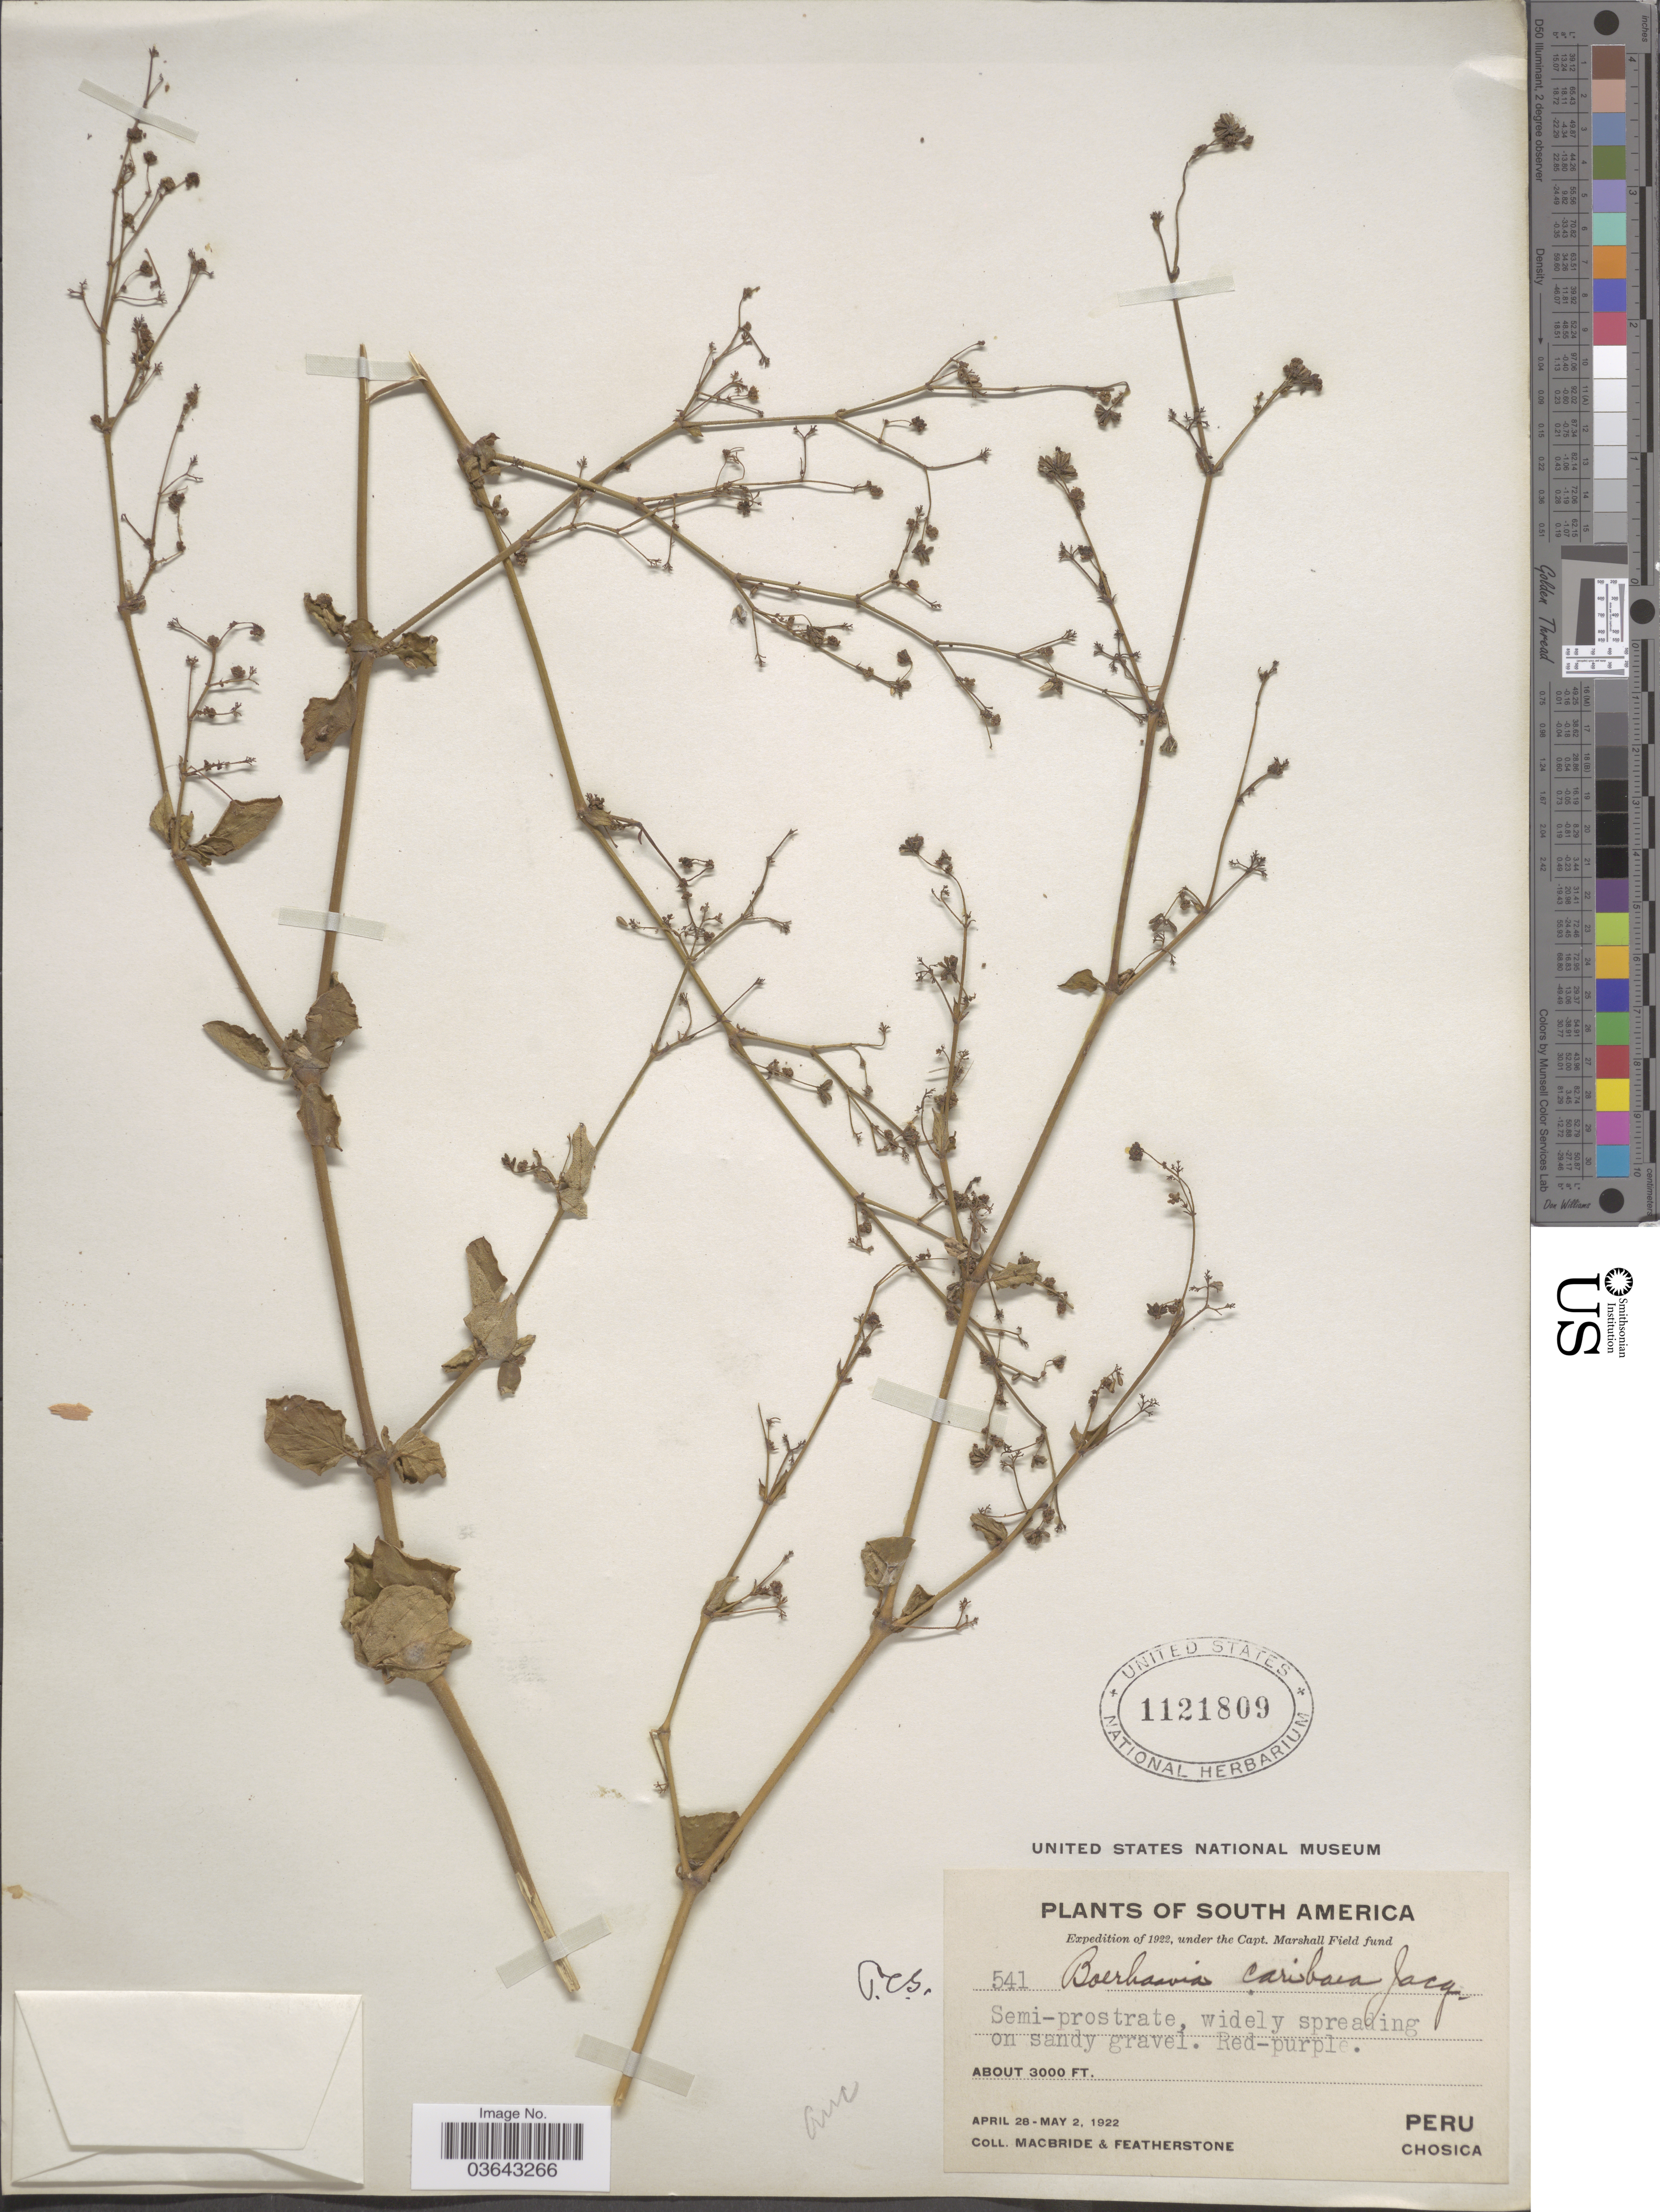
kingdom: Plantae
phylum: Tracheophyta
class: Magnoliopsida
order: Caryophyllales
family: Nyctaginaceae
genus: Boerhavia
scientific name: Boerhavia diffusa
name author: L.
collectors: Macbride, -- & -. Featherstone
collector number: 541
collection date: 1922-04-28/1922-05-02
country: Peru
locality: Chosica.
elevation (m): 914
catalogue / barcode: US 1121809